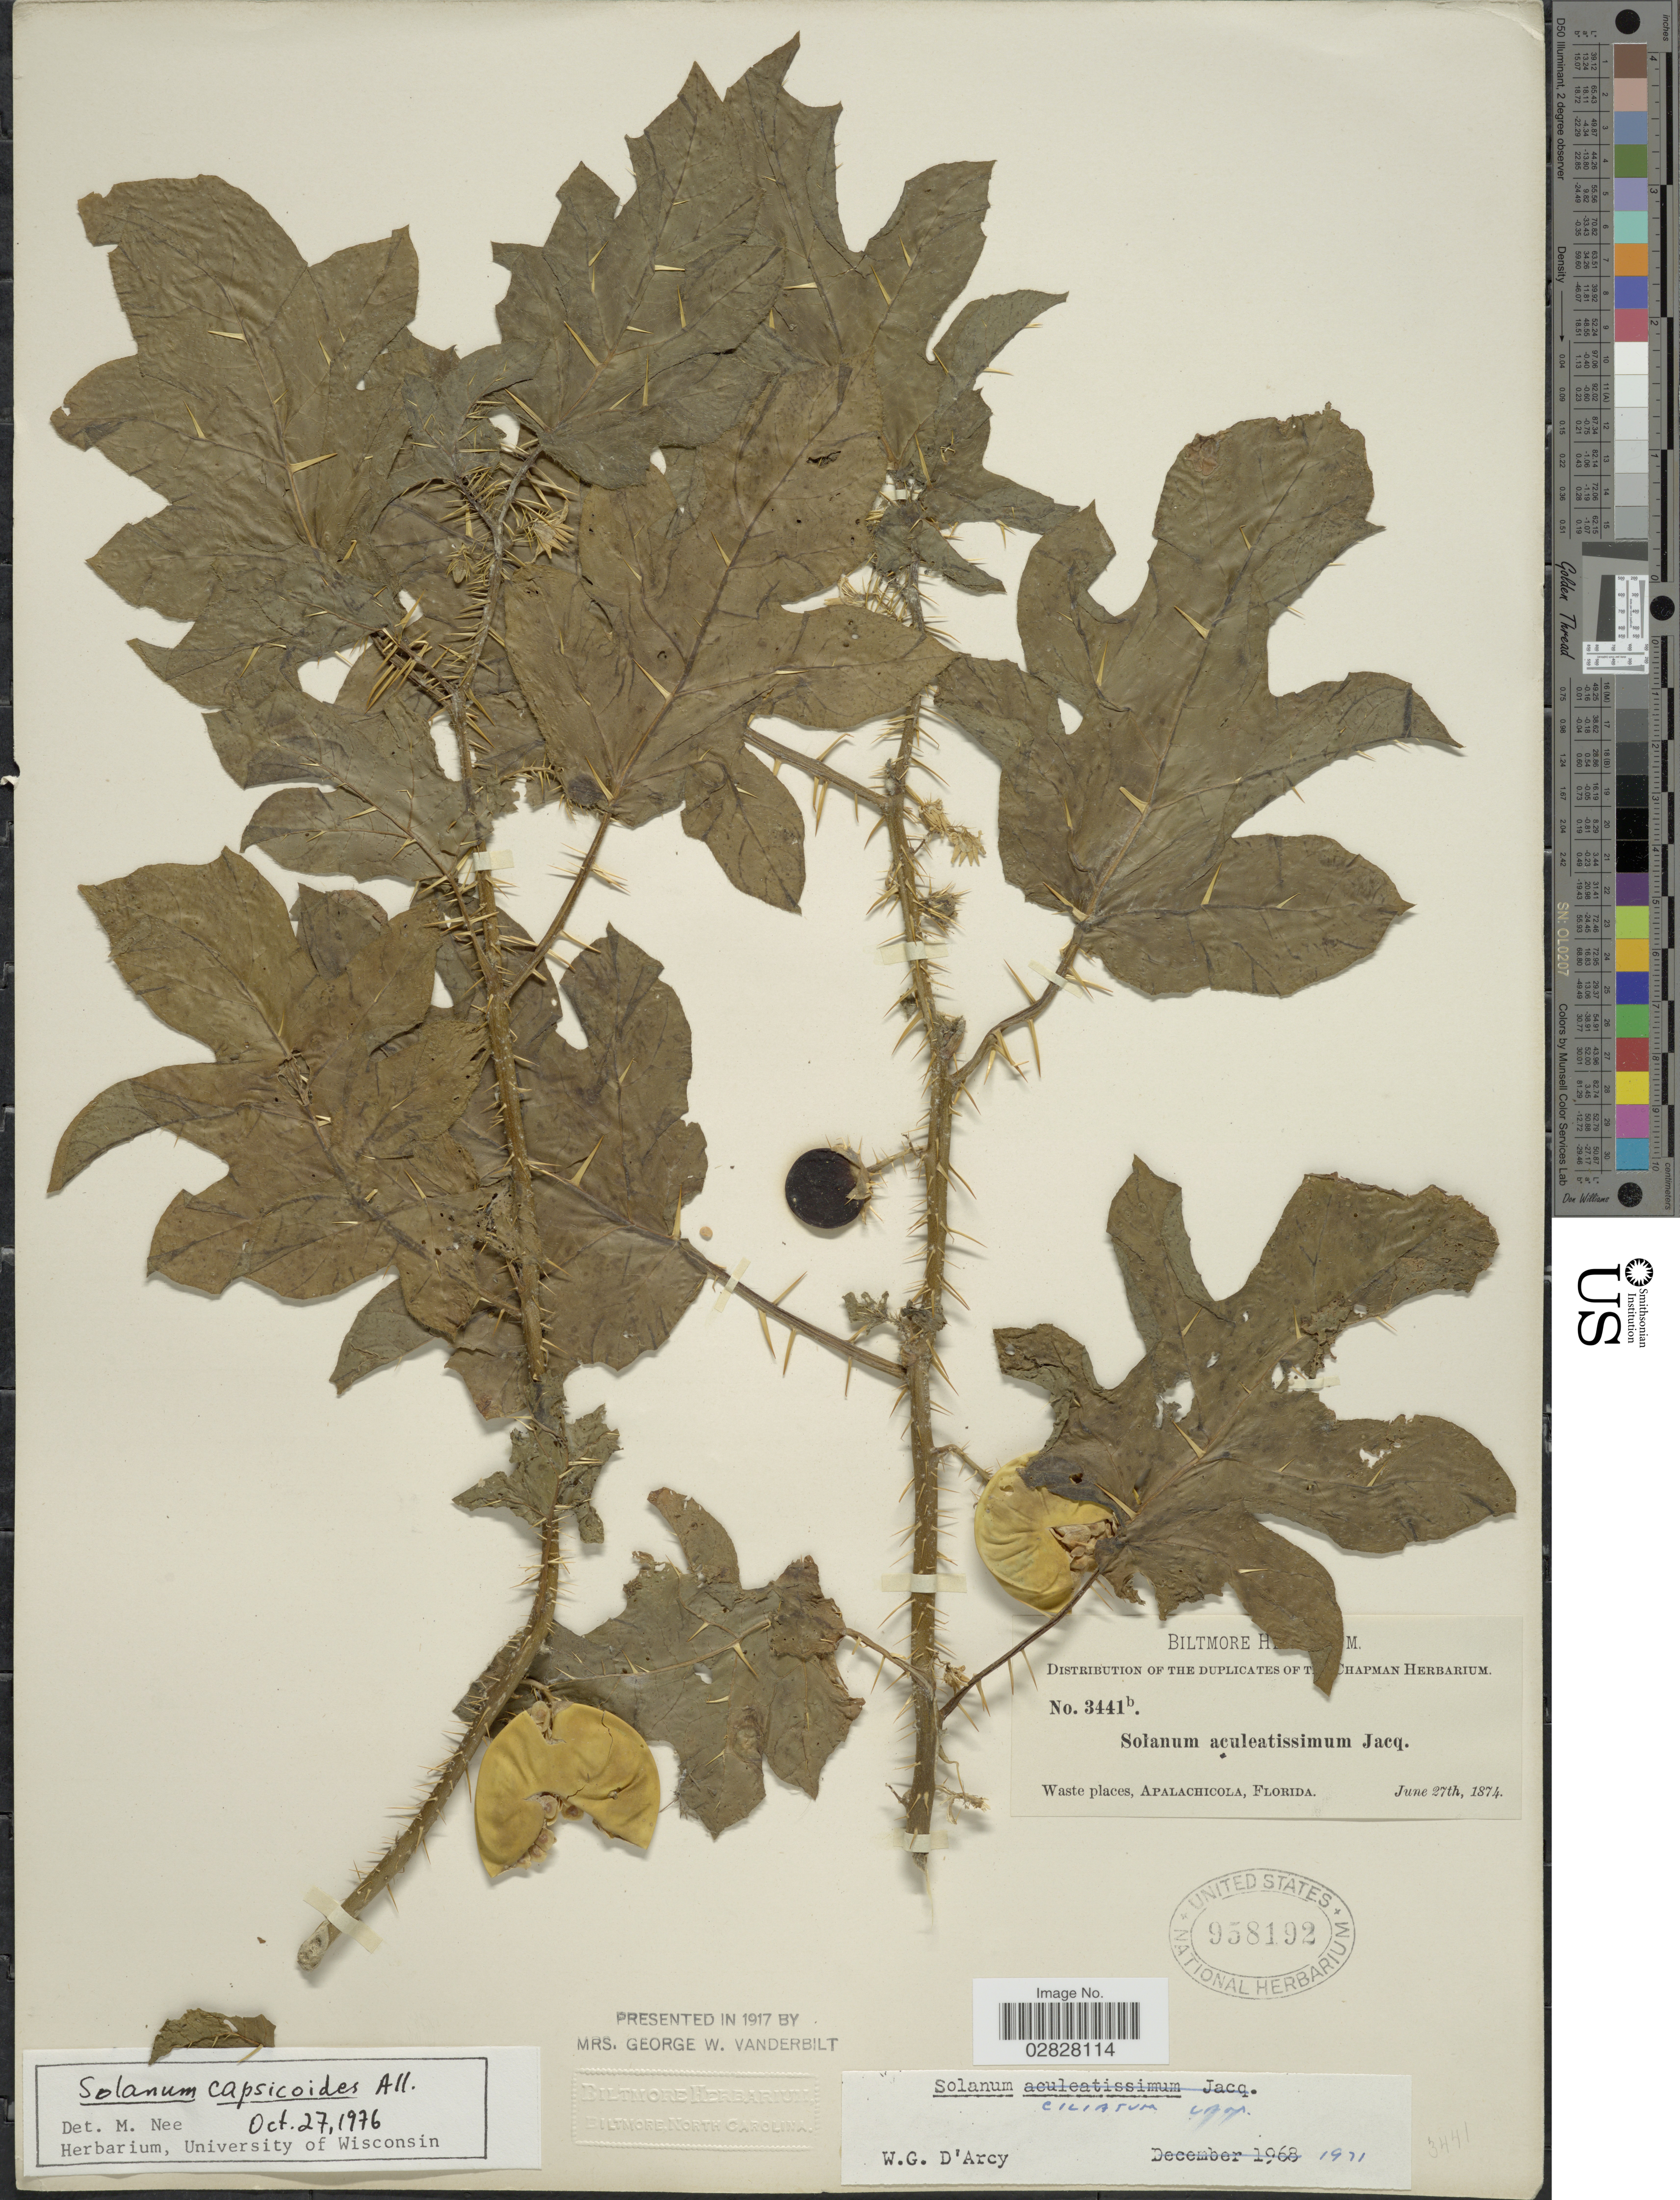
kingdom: Plantae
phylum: Tracheophyta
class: Magnoliopsida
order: Solanales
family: Solanaceae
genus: Solanum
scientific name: Solanum capsicoides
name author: All.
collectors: ex herb. Biltmore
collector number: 3441b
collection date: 1874-06-27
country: United States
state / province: Florida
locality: Apalachicola.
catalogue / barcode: US 958192